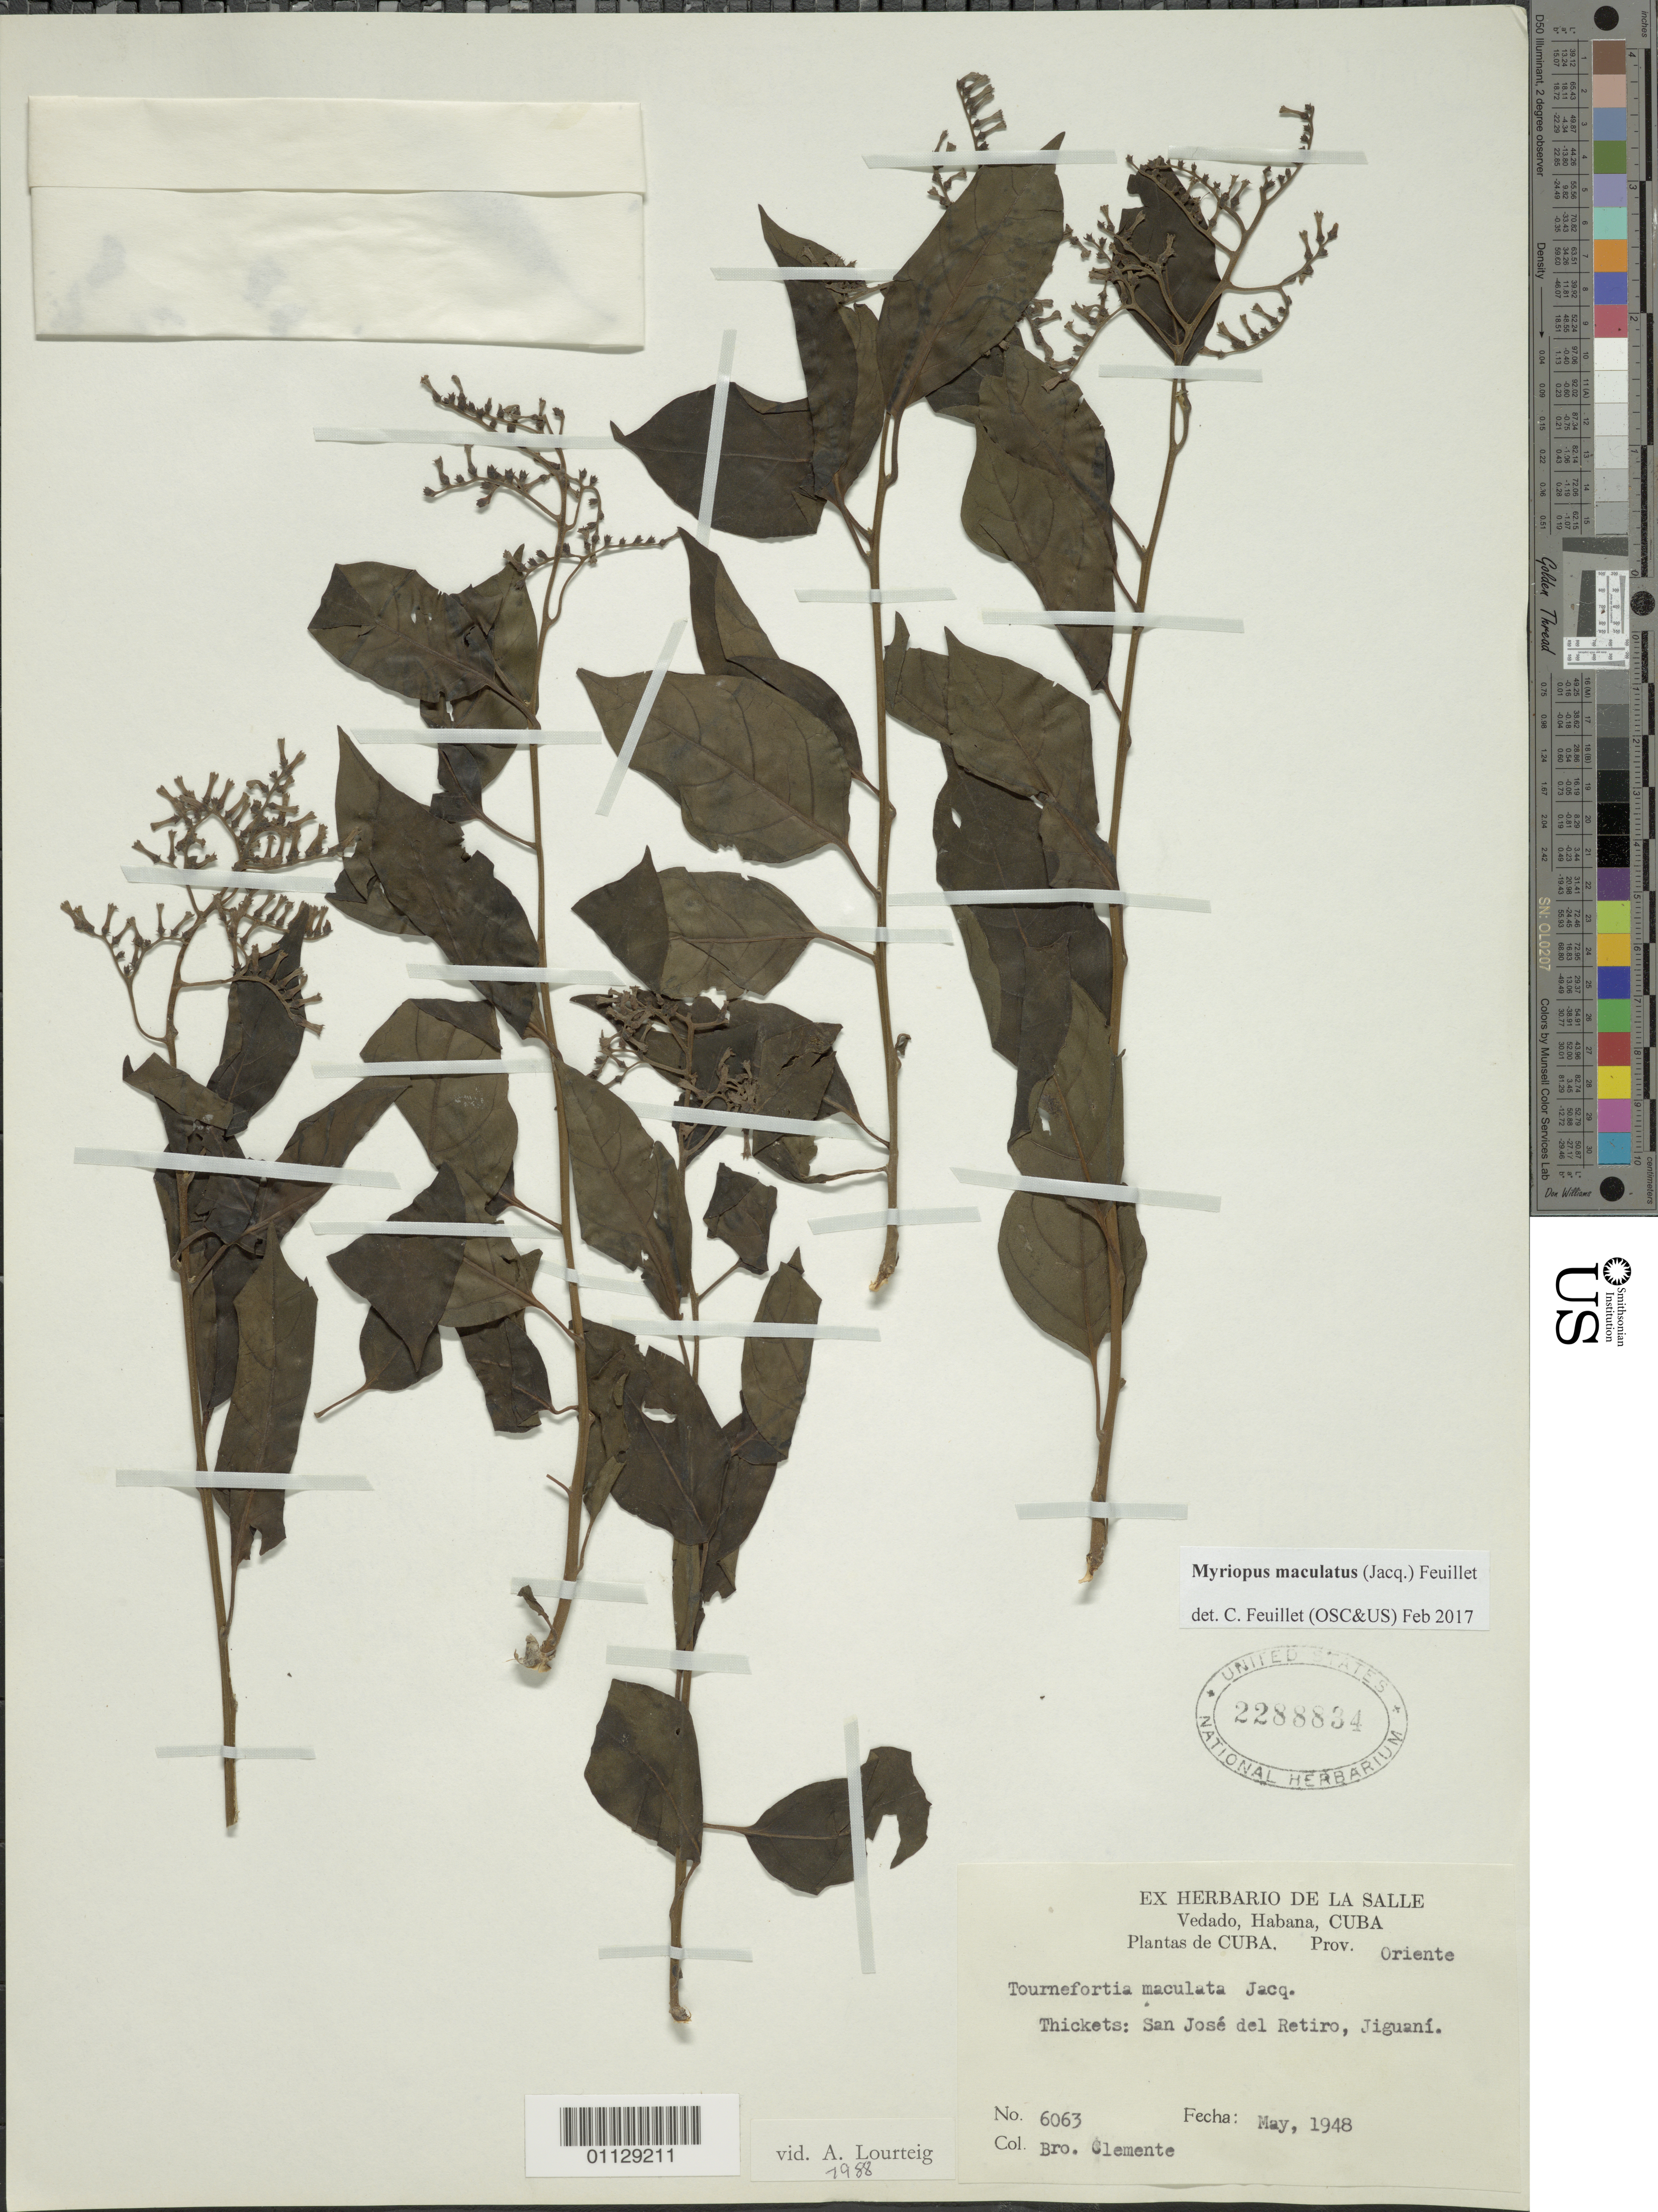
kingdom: Plantae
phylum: Tracheophyta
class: Magnoliopsida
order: Boraginales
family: Heliotropiaceae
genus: Myriopus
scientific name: Myriopus maculatus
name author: (Jacq.) Feuillet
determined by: Feuillet, C.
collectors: Bro. Clemente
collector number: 6063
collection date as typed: May 1948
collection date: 1948-05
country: Cuba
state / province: Oriente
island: Cuba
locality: San Jose Retiro, Jiguani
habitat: Thickets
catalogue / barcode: US 2288834